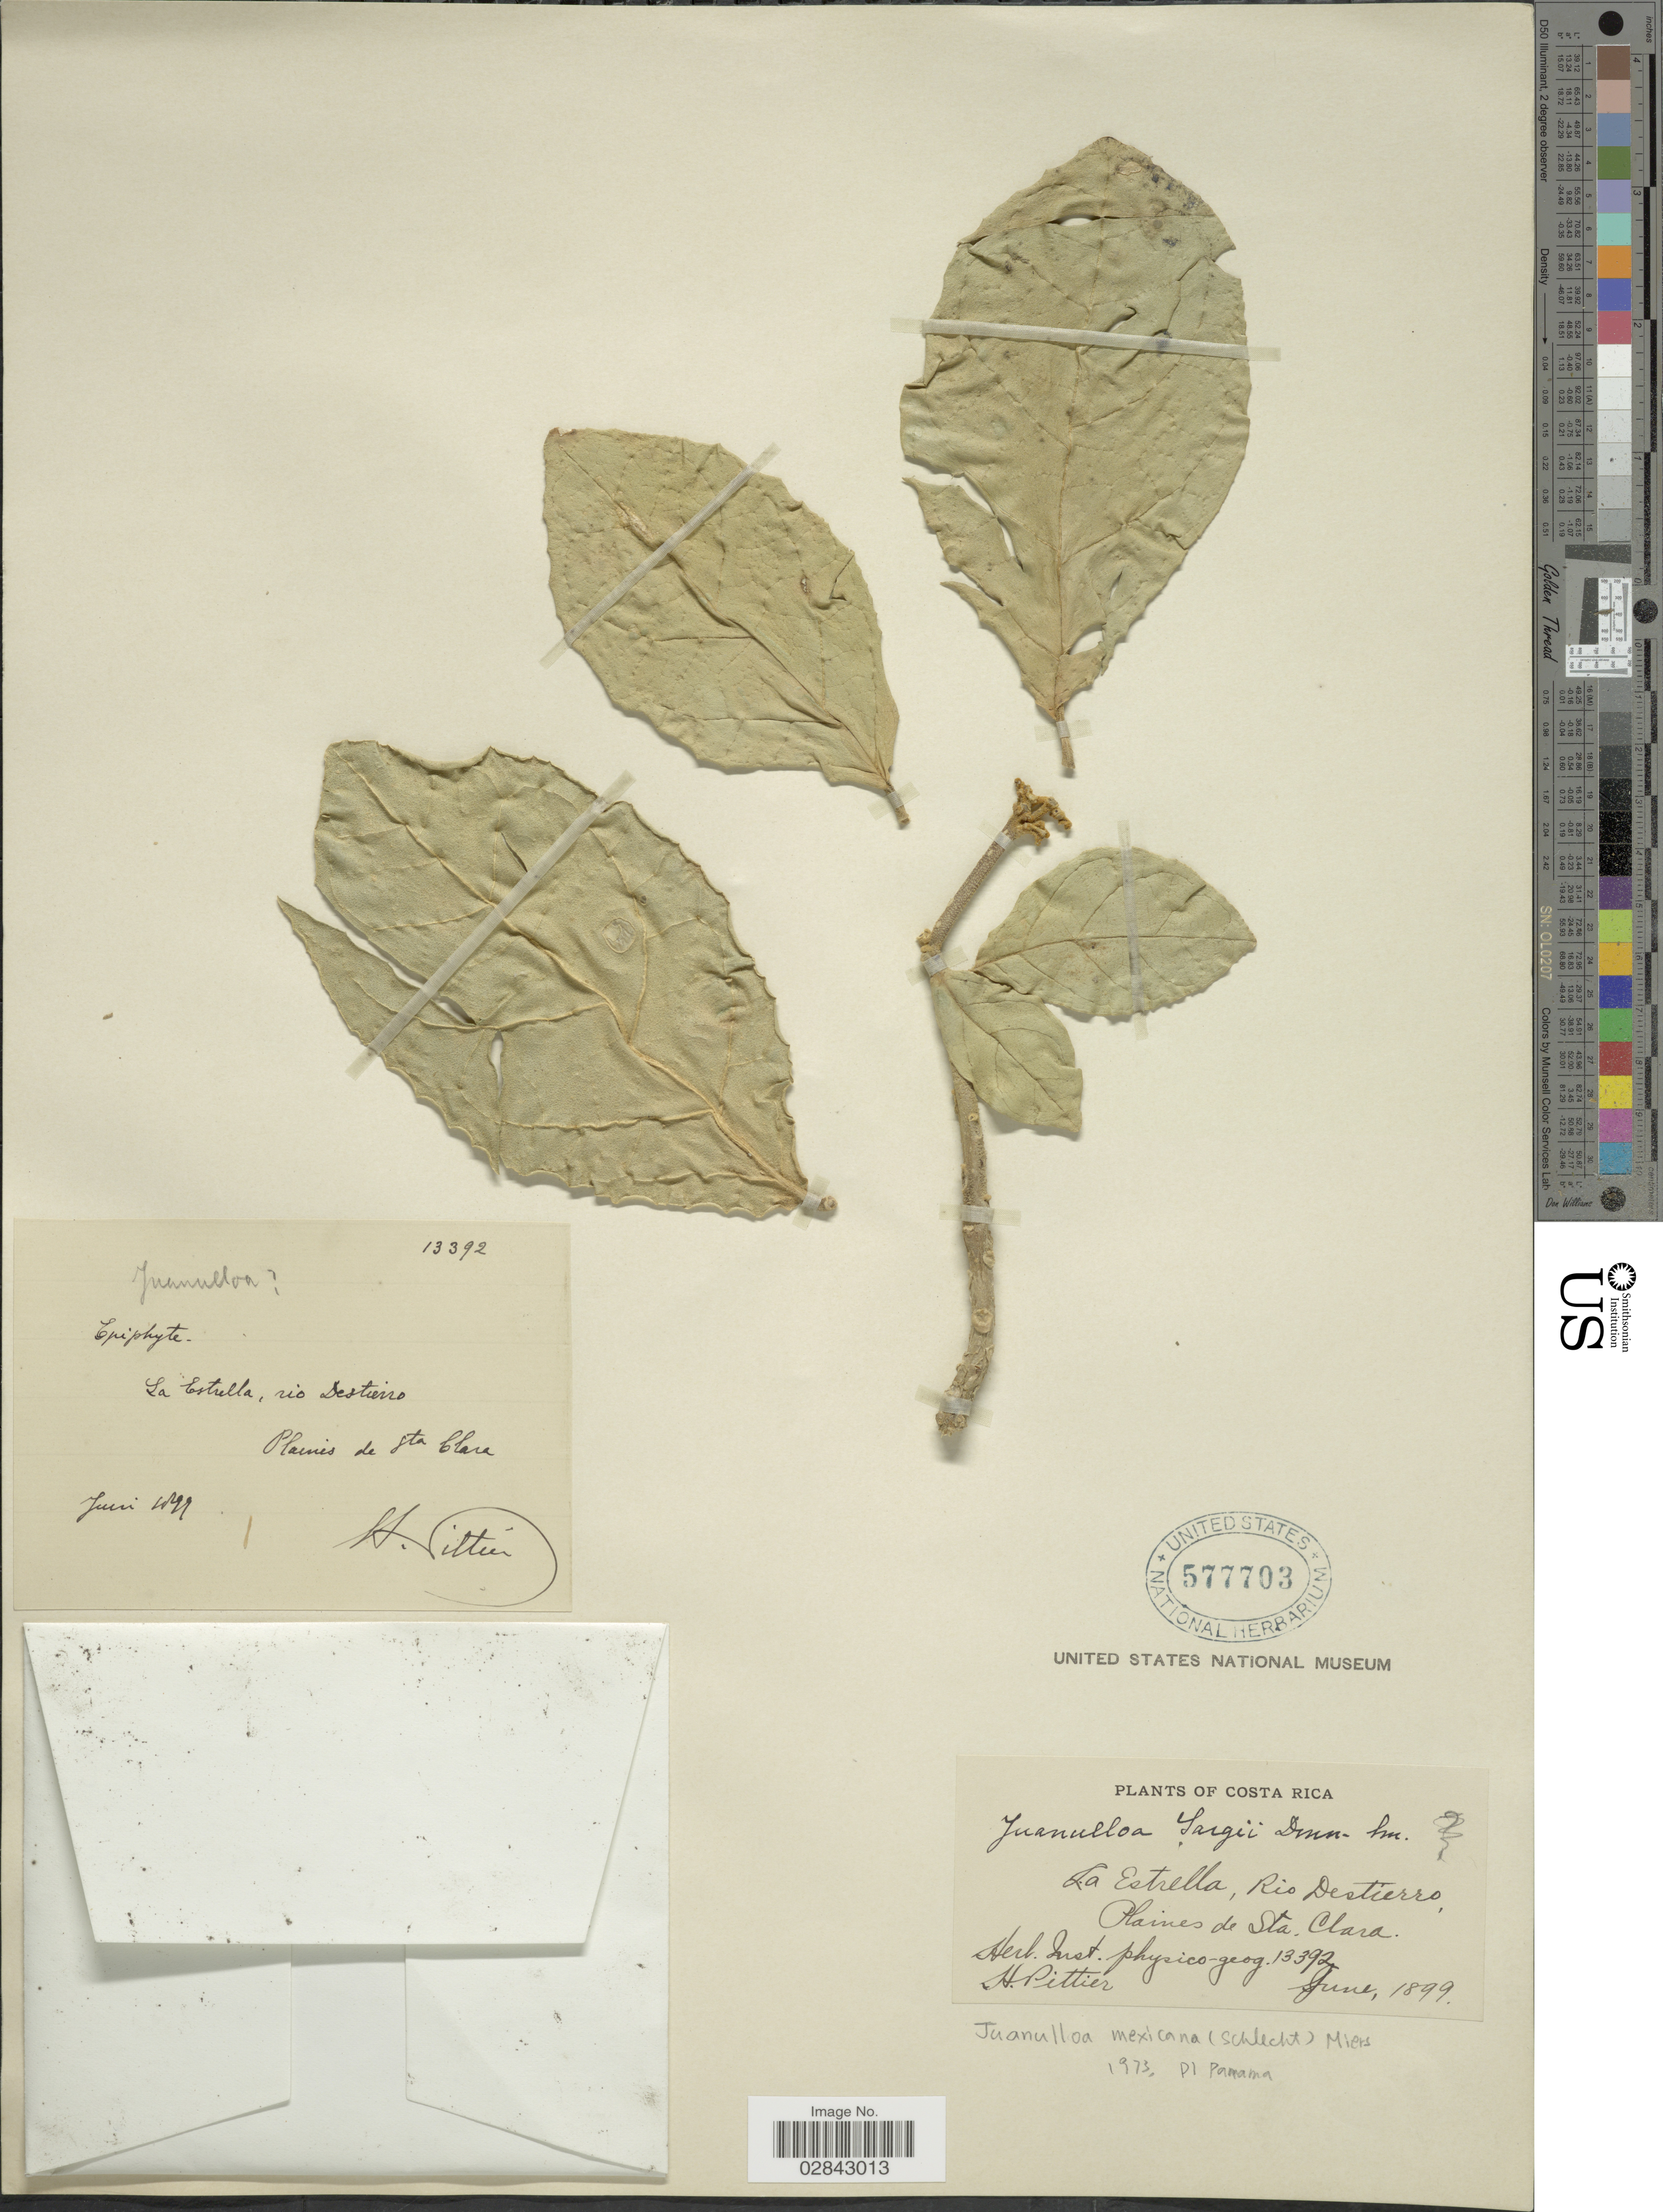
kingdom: Plantae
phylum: Tracheophyta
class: Magnoliopsida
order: Solanales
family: Solanaceae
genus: Juanulloa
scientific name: Juanulloa mexicana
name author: Miers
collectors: H. F. Pittier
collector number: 13392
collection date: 1899-06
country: Costa Rica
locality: La Estrella, Rio Destierro, Plaines de Sta. Clara.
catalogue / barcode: US 577703